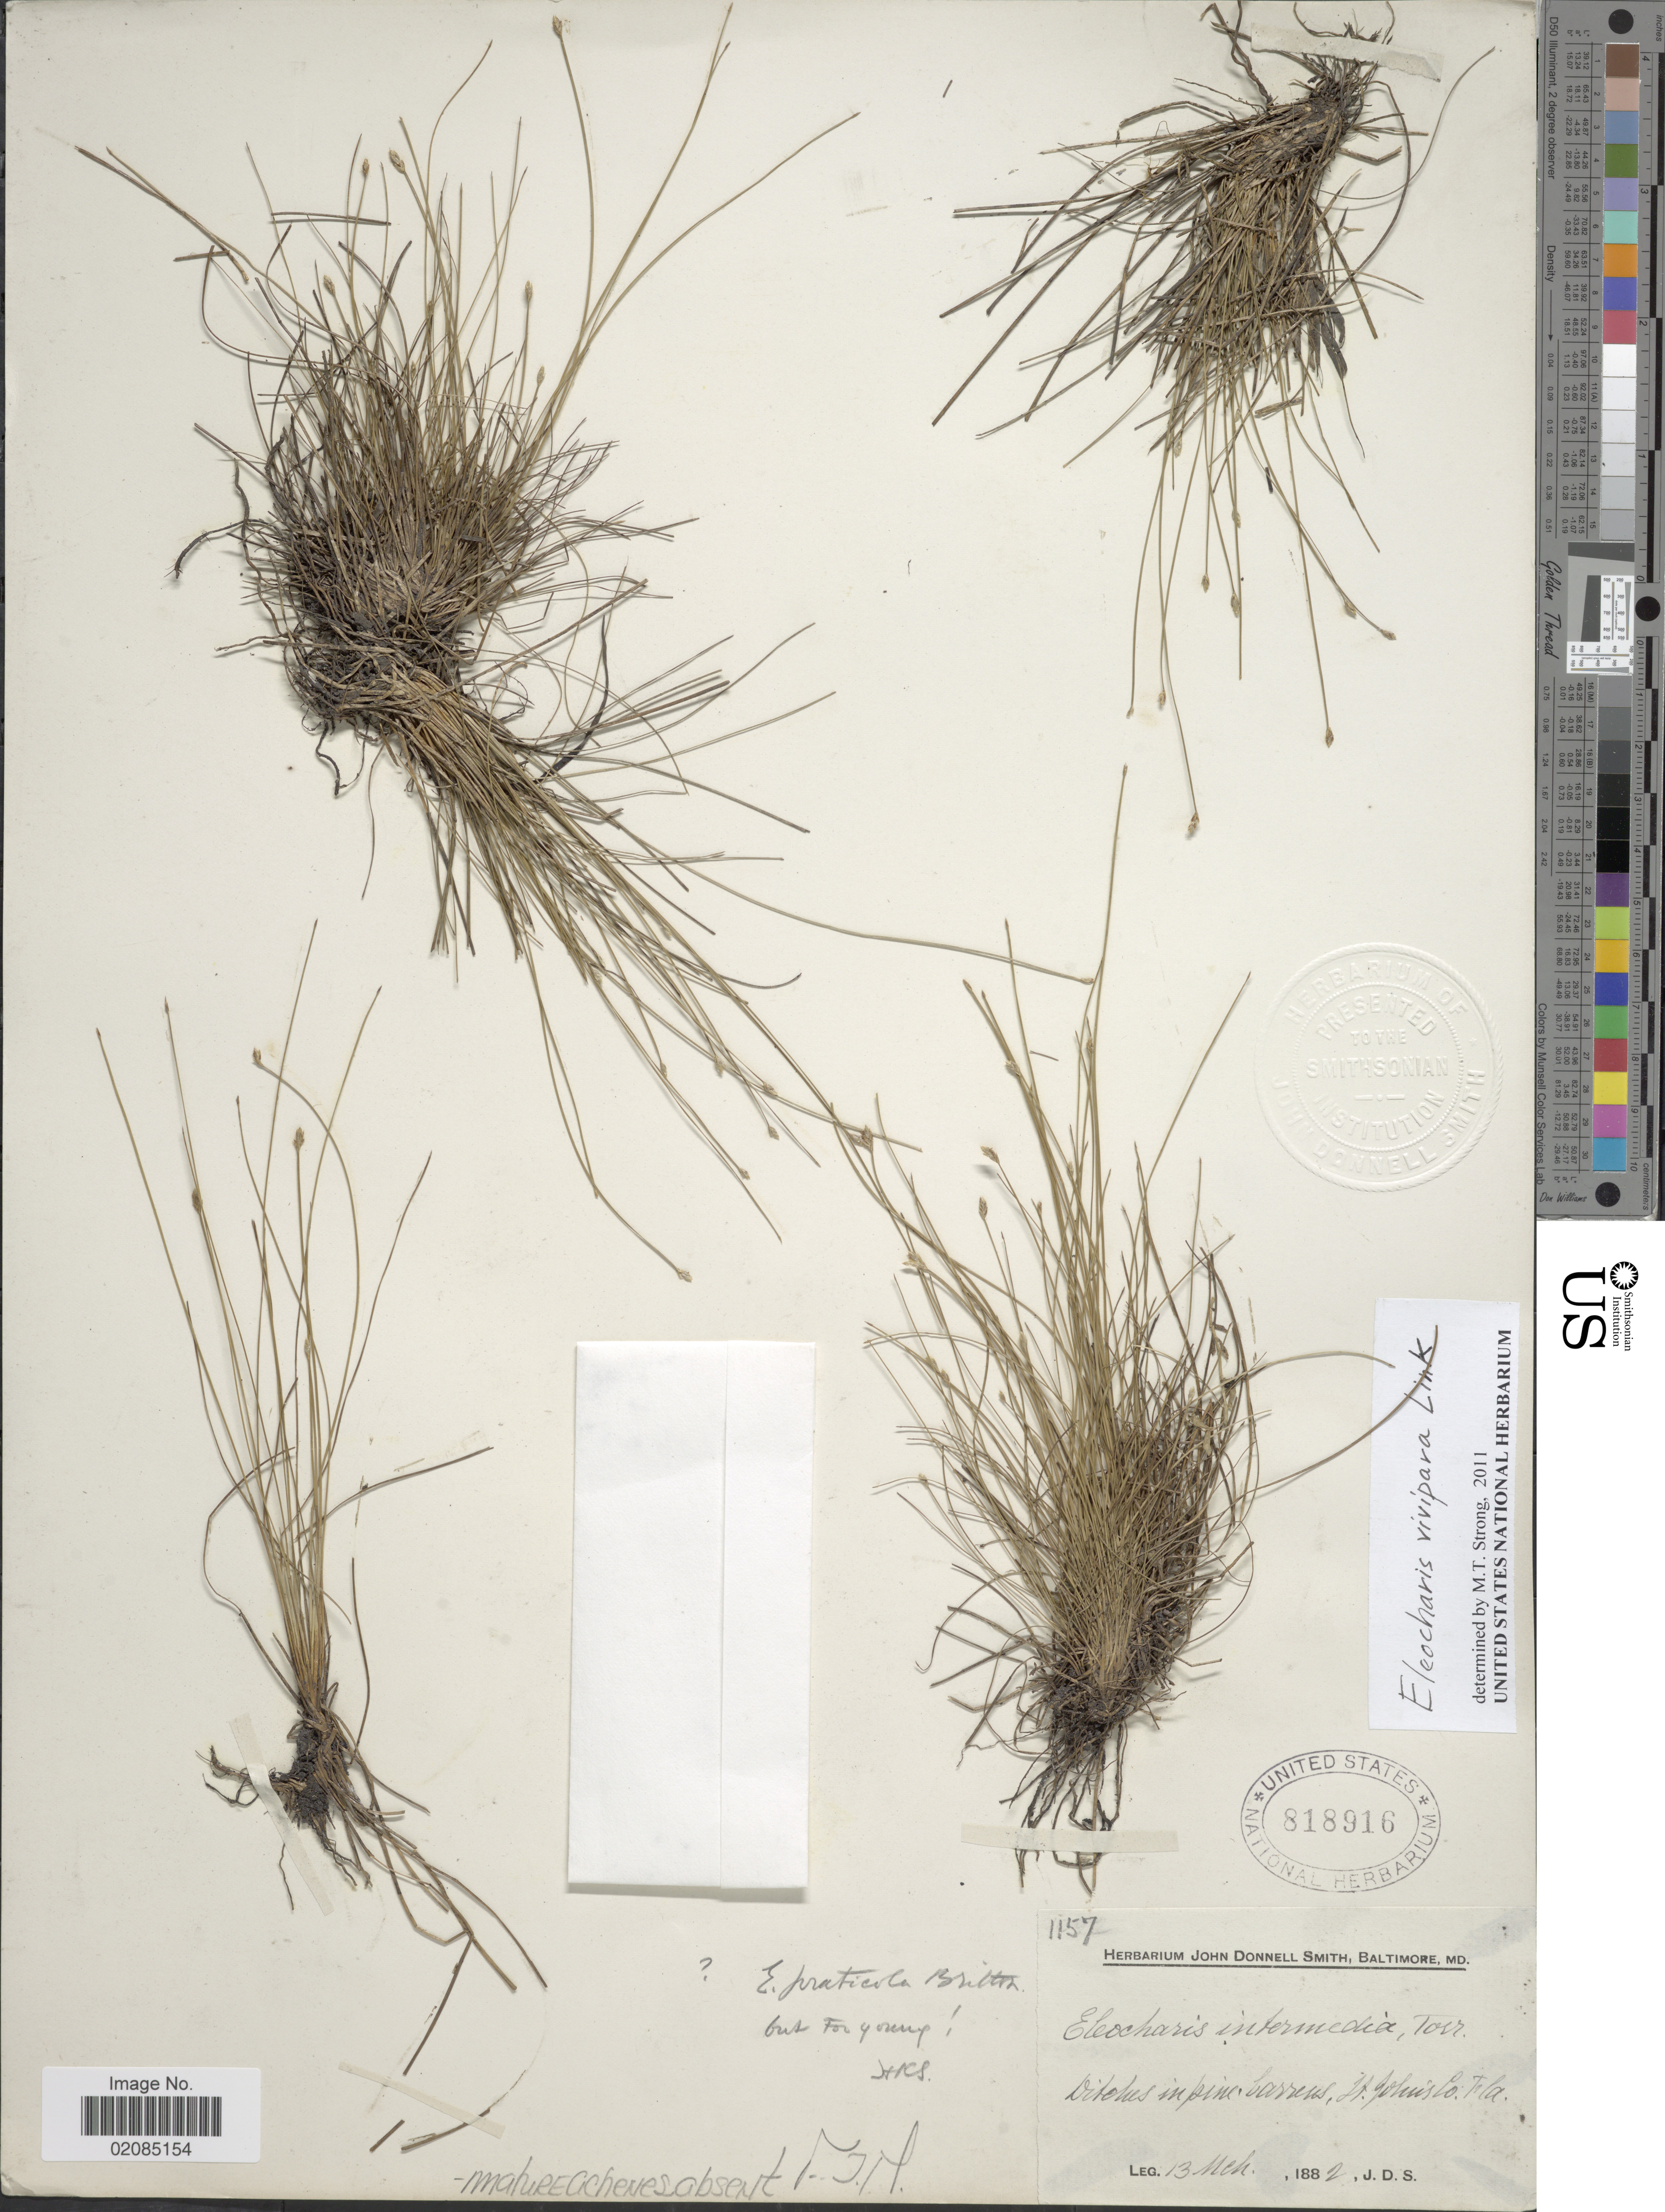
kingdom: Plantae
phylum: Tracheophyta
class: Liliopsida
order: Poales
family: Cyperaceae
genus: Eleocharis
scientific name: Eleocharis vivipara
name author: Link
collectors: J. Donnell Smith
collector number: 1157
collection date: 1882-03-13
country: United States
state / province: Florida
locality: Ditches in pine barrens, St. John's Co.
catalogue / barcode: US 818916